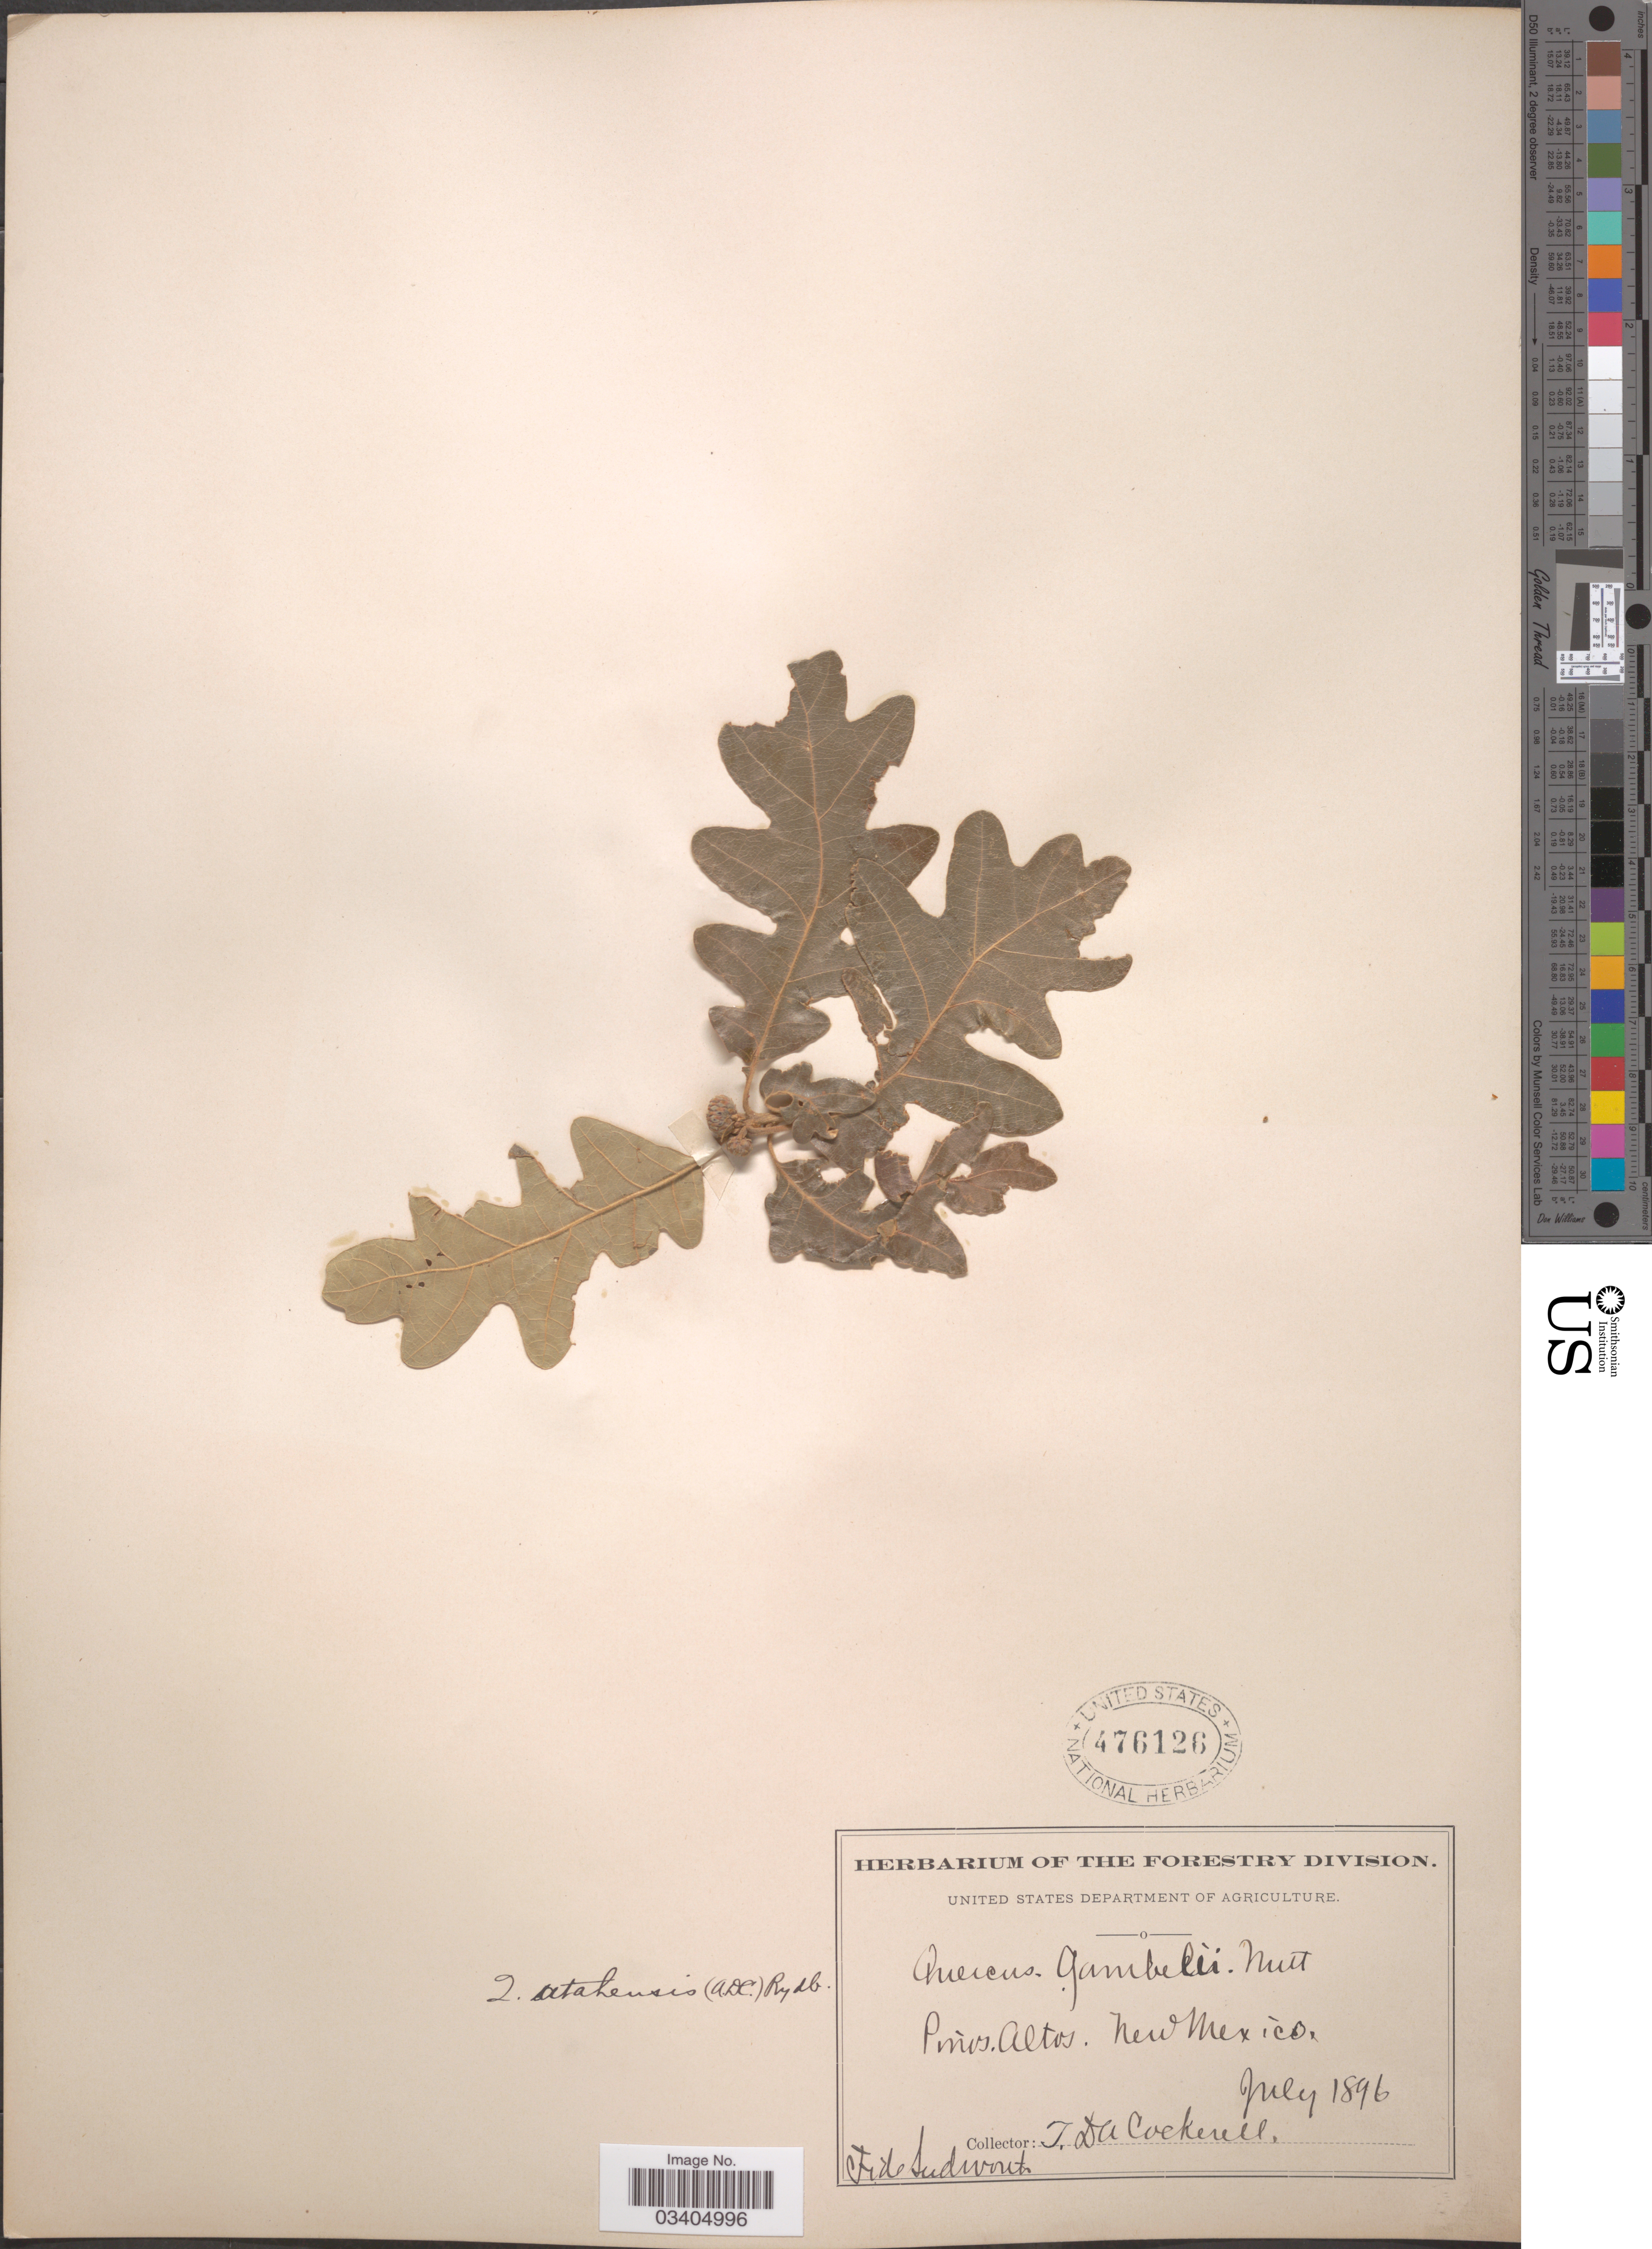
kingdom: Plantae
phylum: Tracheophyta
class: Magnoliopsida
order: Fagales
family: Fagaceae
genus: Quercus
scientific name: Quercus gambelii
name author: Nutt.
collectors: T. Cockerell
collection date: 1896-07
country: United States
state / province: New Mexico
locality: Pinos Altos.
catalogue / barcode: US 476126